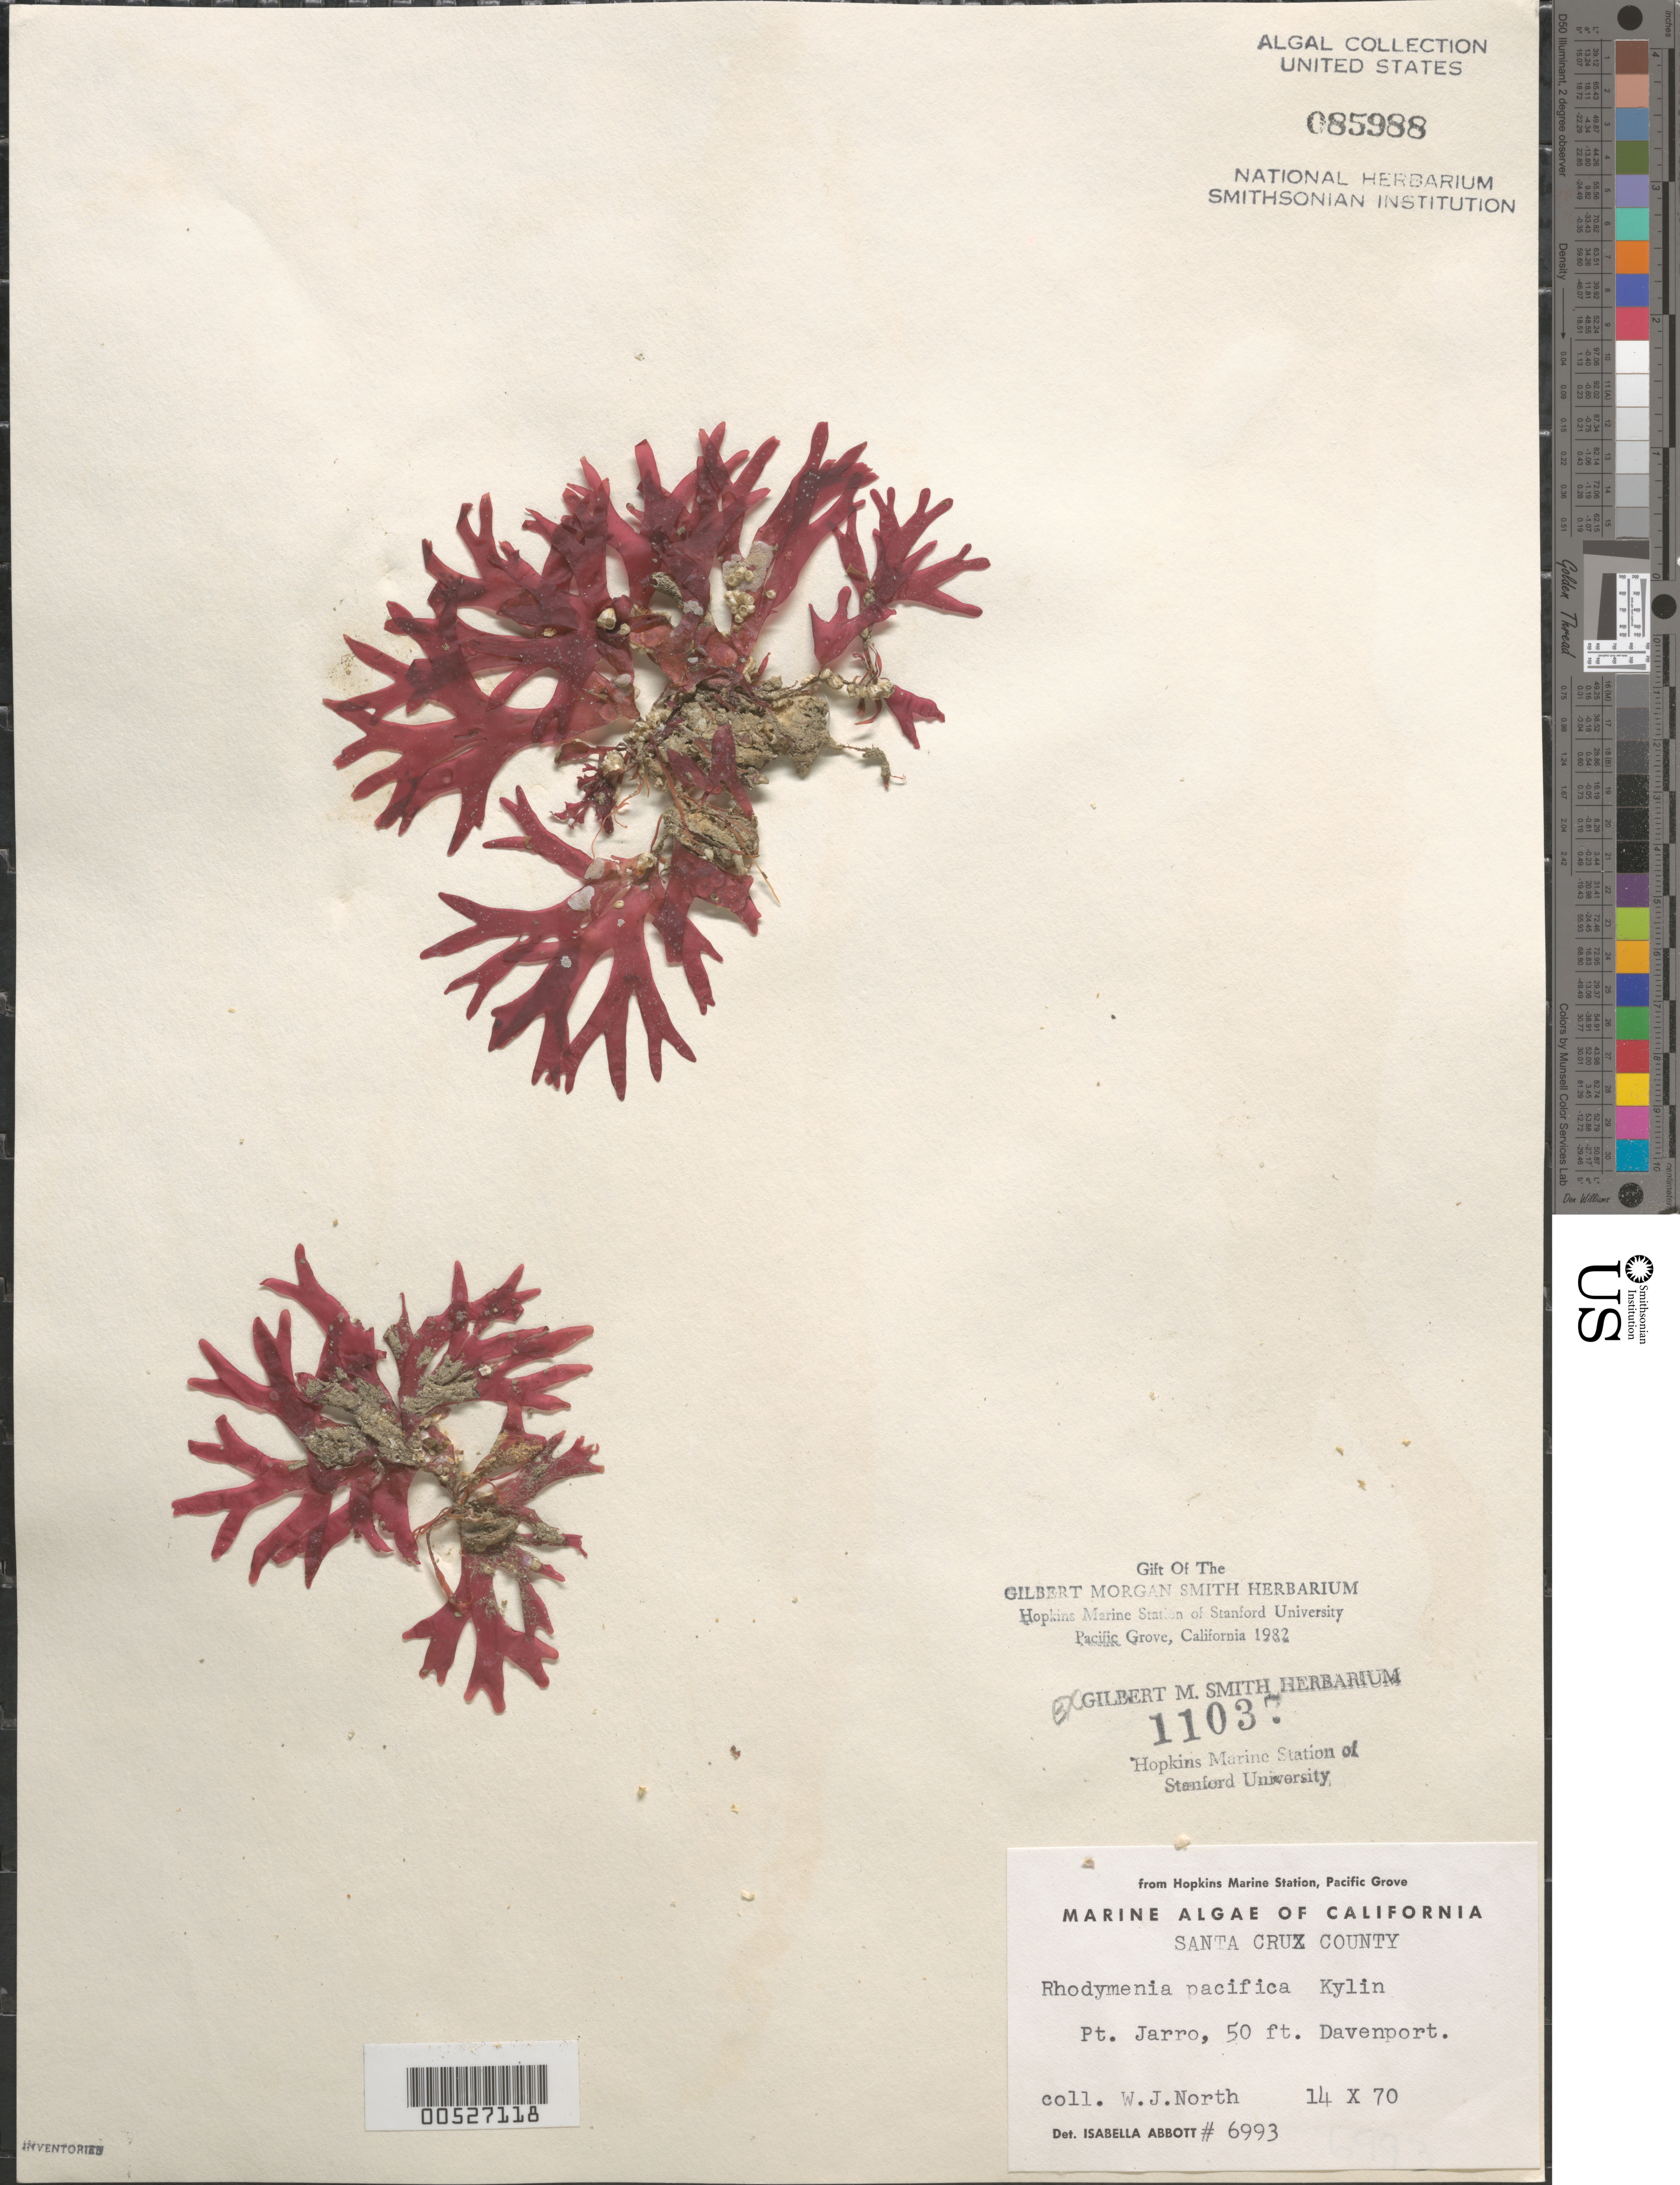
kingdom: Plantae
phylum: Rhodophyta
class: Florideophyceae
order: Rhodymeniales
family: Rhodymeniaceae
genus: Rhodymenia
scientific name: Rhodymenia pacifica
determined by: Abbott, Isabella A.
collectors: W. North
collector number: IAA 6993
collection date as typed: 14 Oct 1970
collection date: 1970-10-14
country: United States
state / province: California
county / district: Santa Cruz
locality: El Jarro Point, Davenport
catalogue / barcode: US 85988